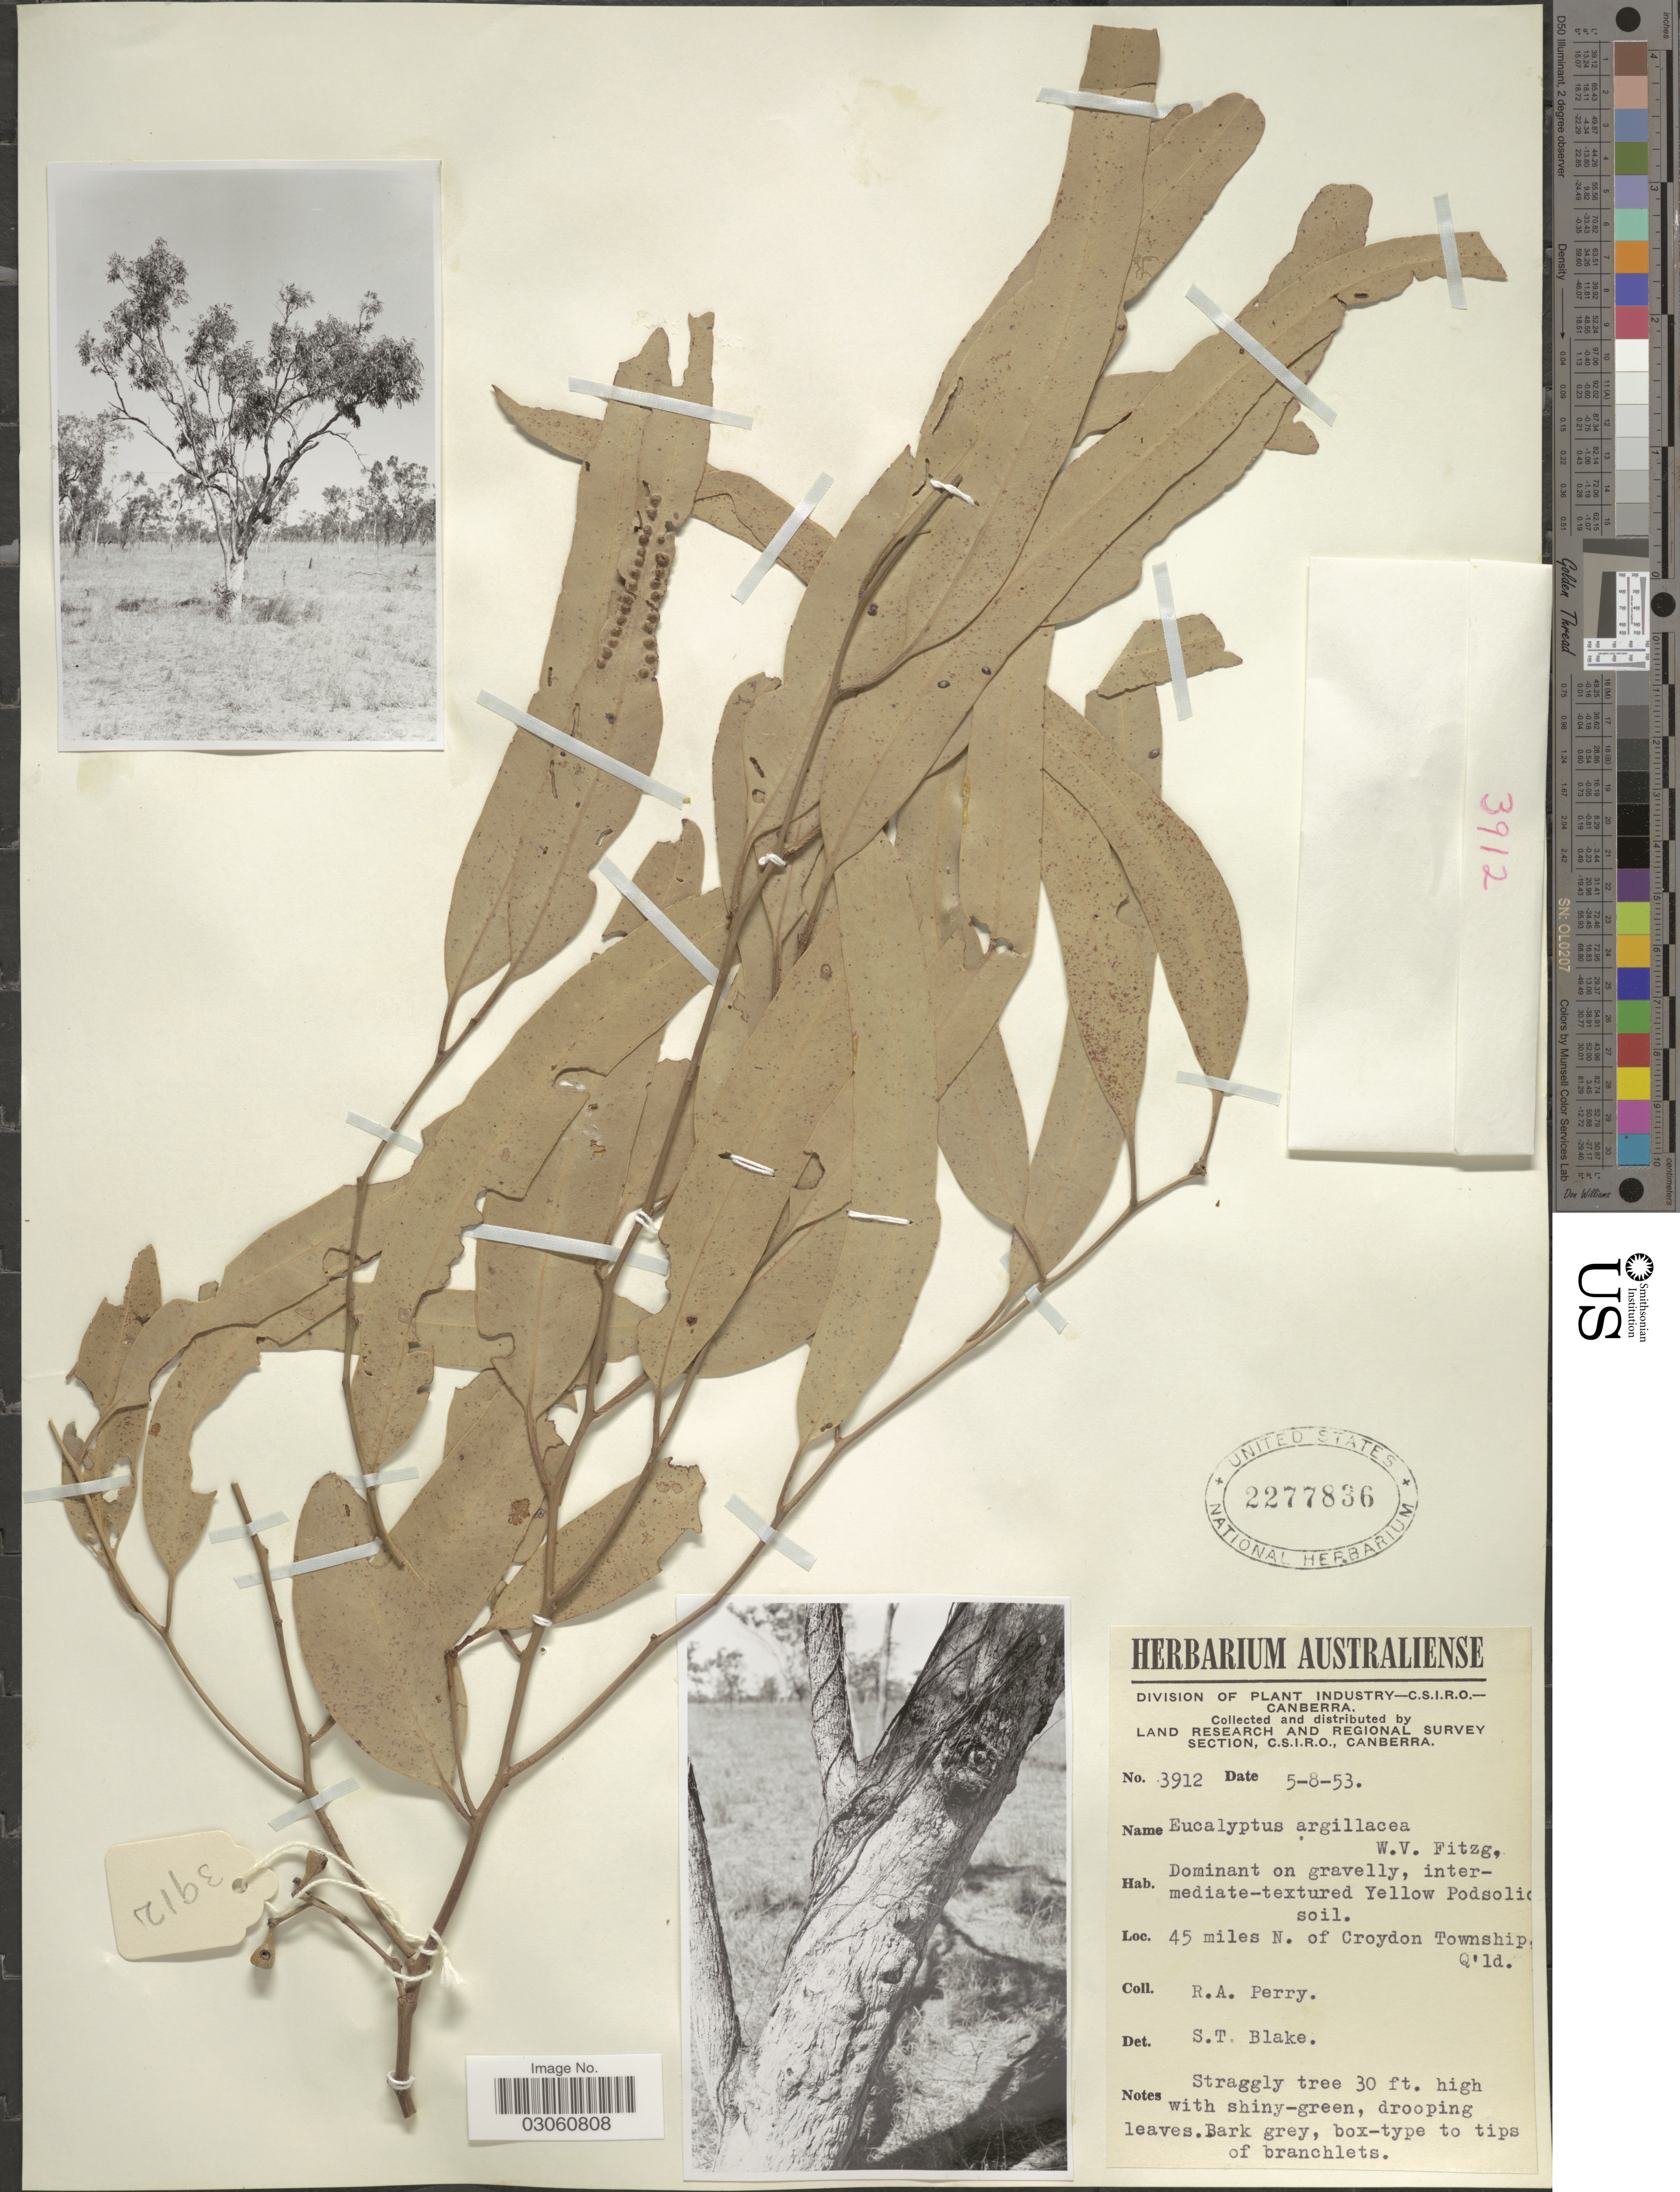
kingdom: Plantae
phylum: Tracheophyta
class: Magnoliopsida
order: Myrtales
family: Myrtaceae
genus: Eucalyptus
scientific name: Eucalyptus argillacea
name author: W. Fitzg. ex Maiden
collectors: Perry, R. A.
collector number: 3912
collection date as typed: Transcribed d/m/y: 5/8/53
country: Australia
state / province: Queensland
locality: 45 miles N. of Croydon Township, Q'ld.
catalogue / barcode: US 2277836